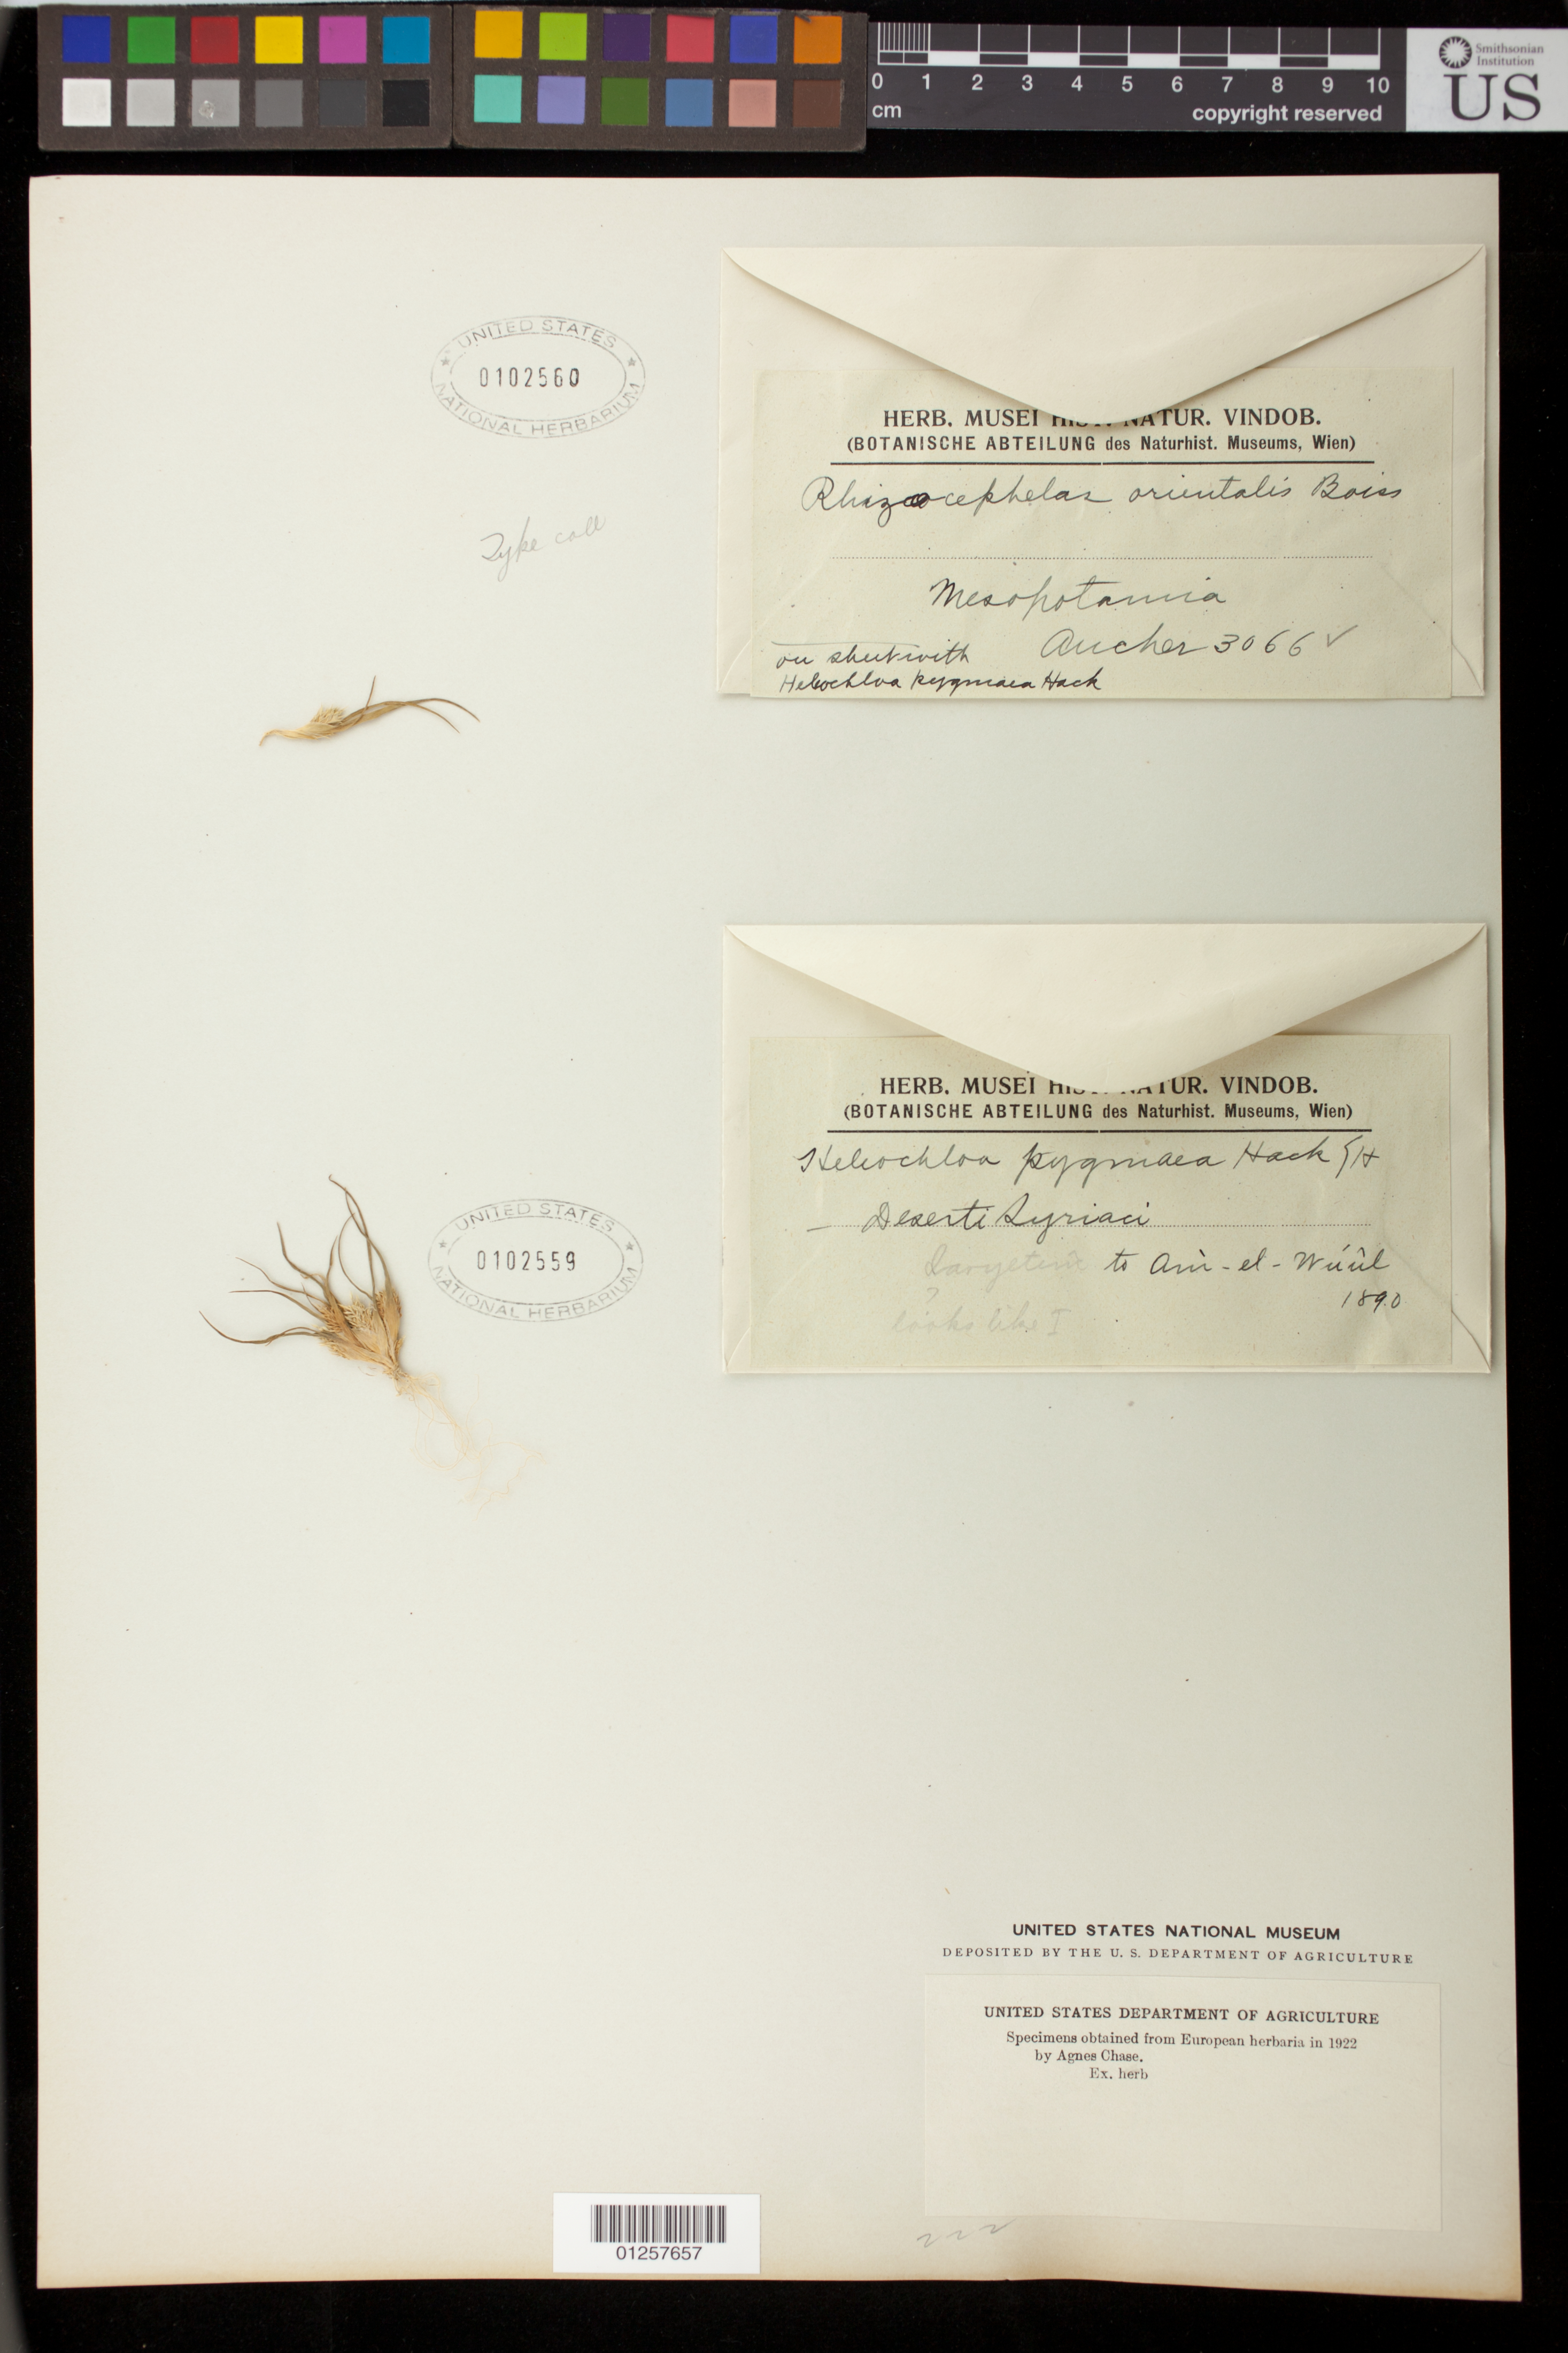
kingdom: Plantae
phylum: Tracheophyta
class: Liliopsida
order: Poales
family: Poaceae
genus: Rhizocephalus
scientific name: Rhizocephalus orientalis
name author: Boiss.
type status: Type Collection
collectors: P. Aucher-Éloy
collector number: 3066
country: Iraq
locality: Mesopotamia.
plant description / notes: Fragmentary material of type specimen ex herb. Vienna. A non-type specimen is also mounted on the same sheet as type.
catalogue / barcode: US 102560